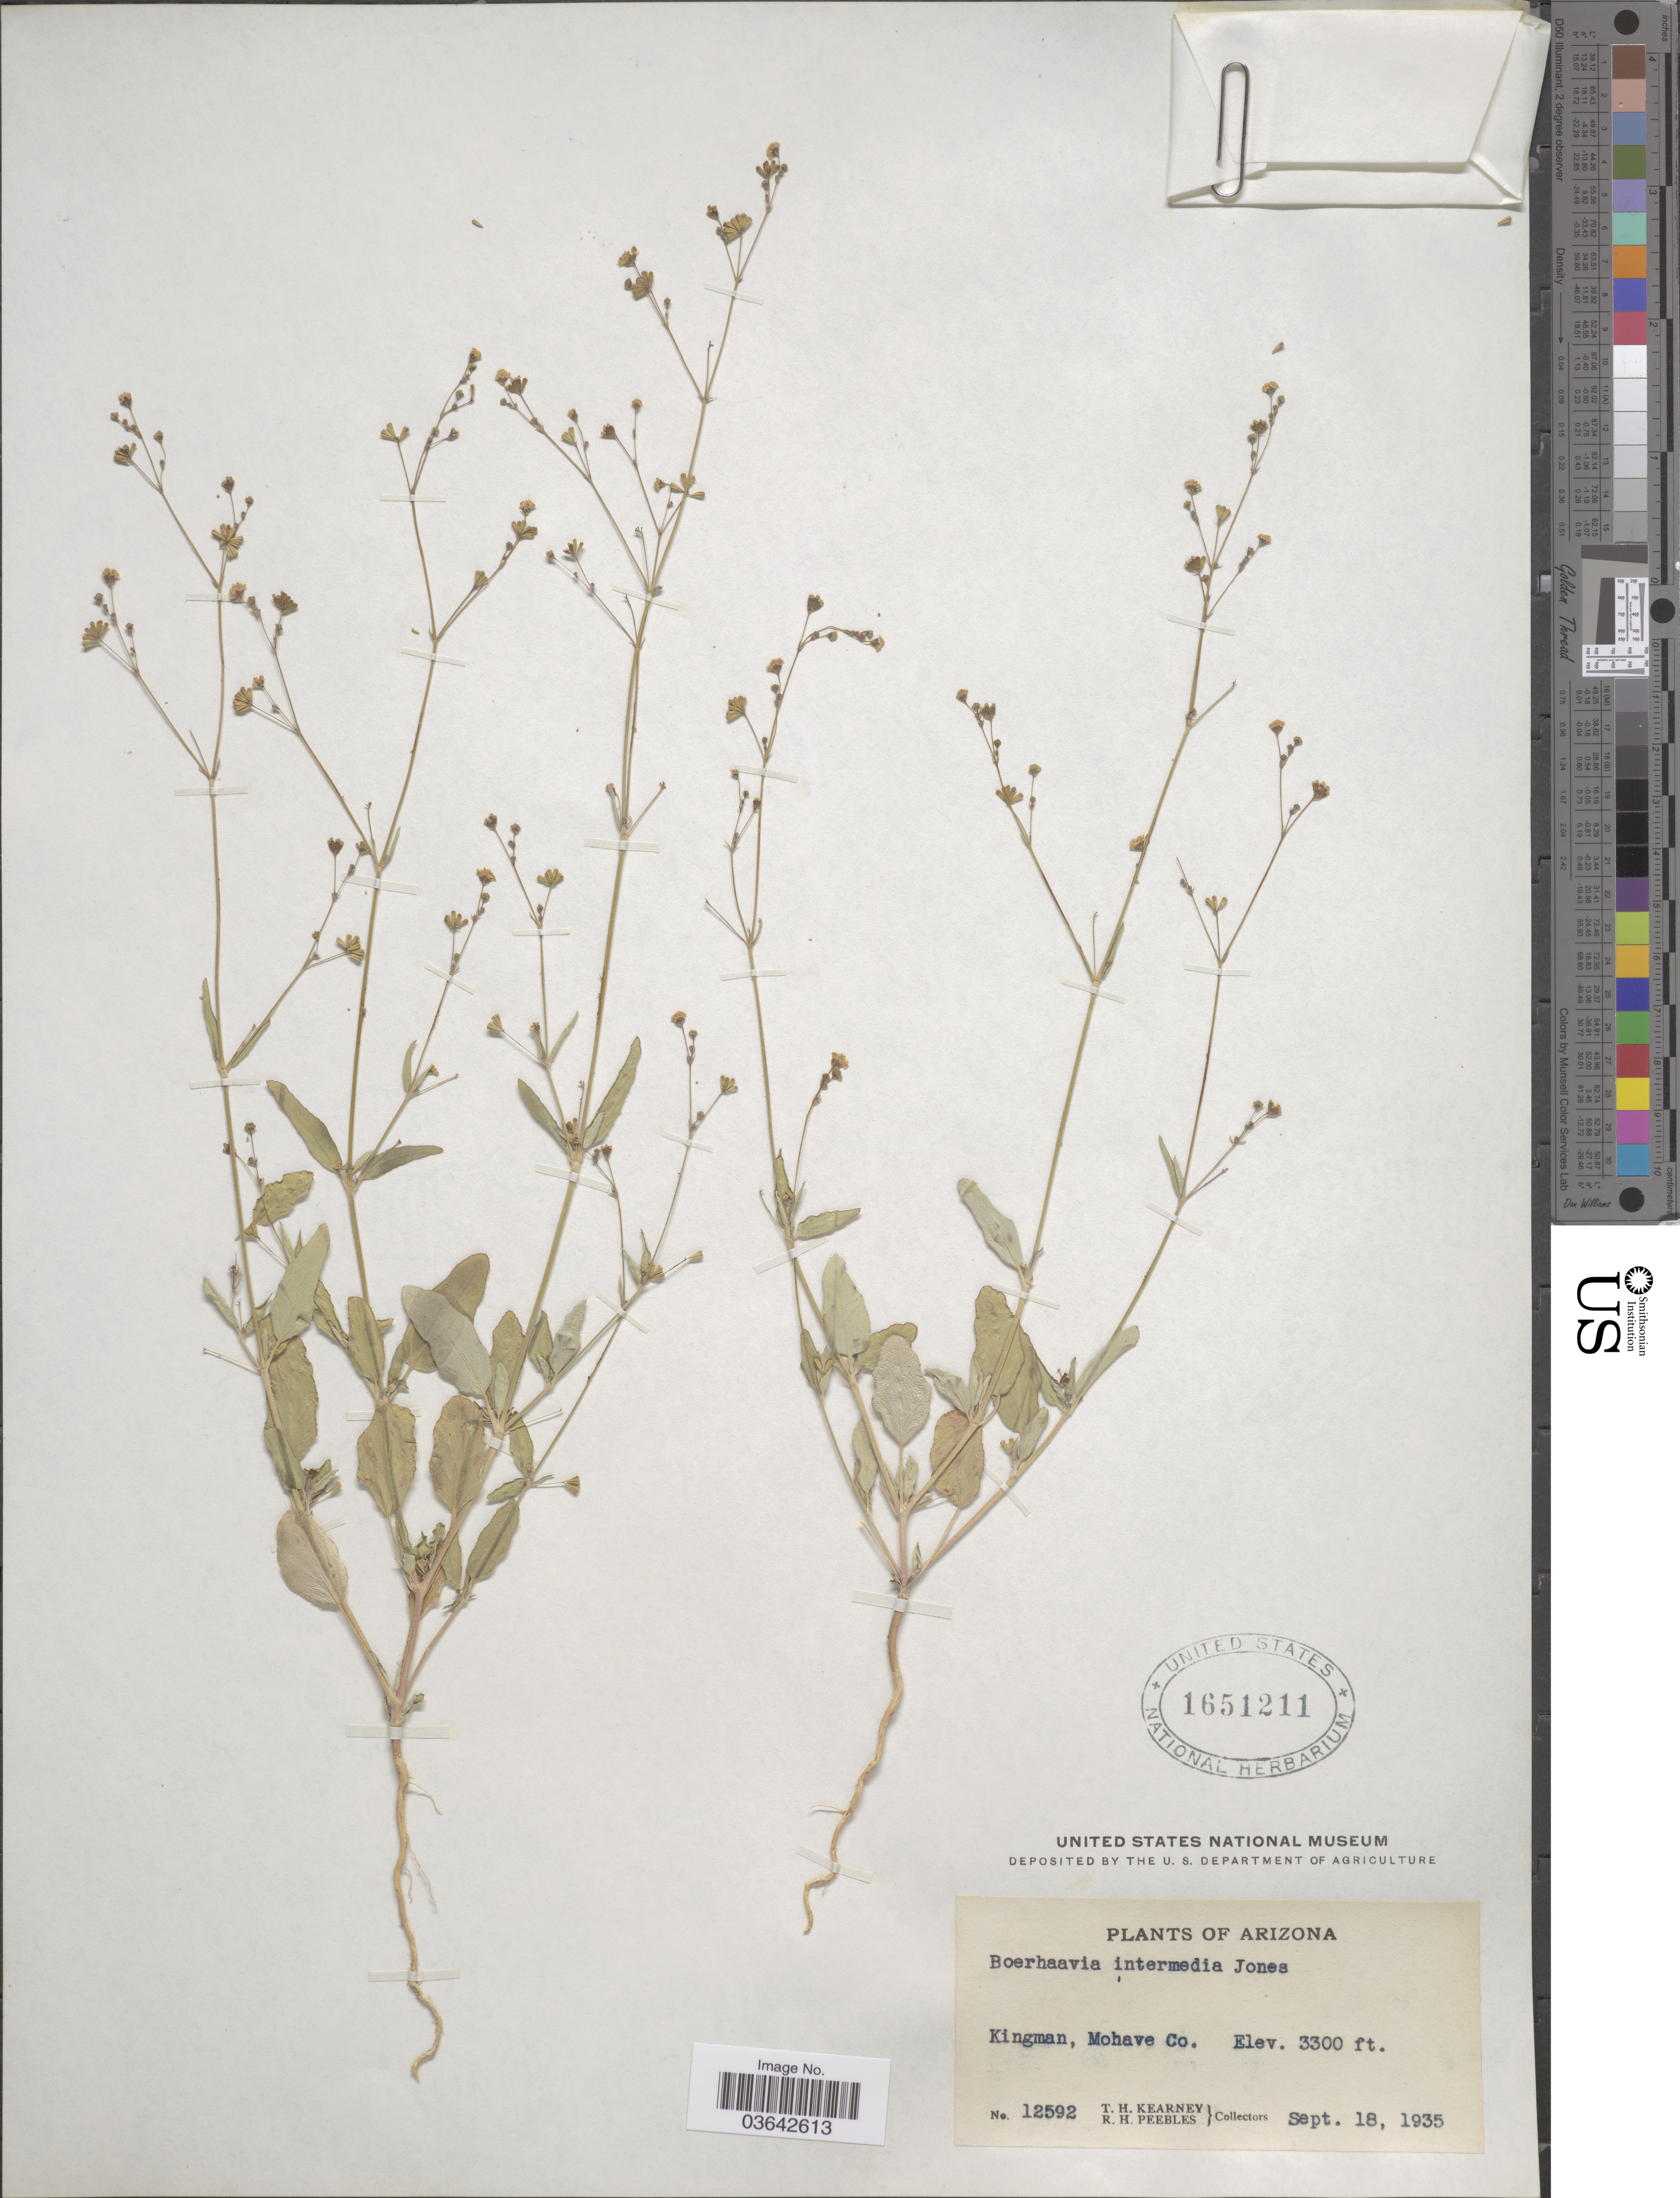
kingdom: Plantae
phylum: Tracheophyta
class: Magnoliopsida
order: Caryophyllales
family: Nyctaginaceae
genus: Boerhavia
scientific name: Boerhavia intermedia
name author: M.E. Jones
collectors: T. H. Kearney & R. H. Peebles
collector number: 12592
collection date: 1935-09-18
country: United States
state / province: Arizona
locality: Kingman, Mohave Co.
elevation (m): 1006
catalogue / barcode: US 1651211